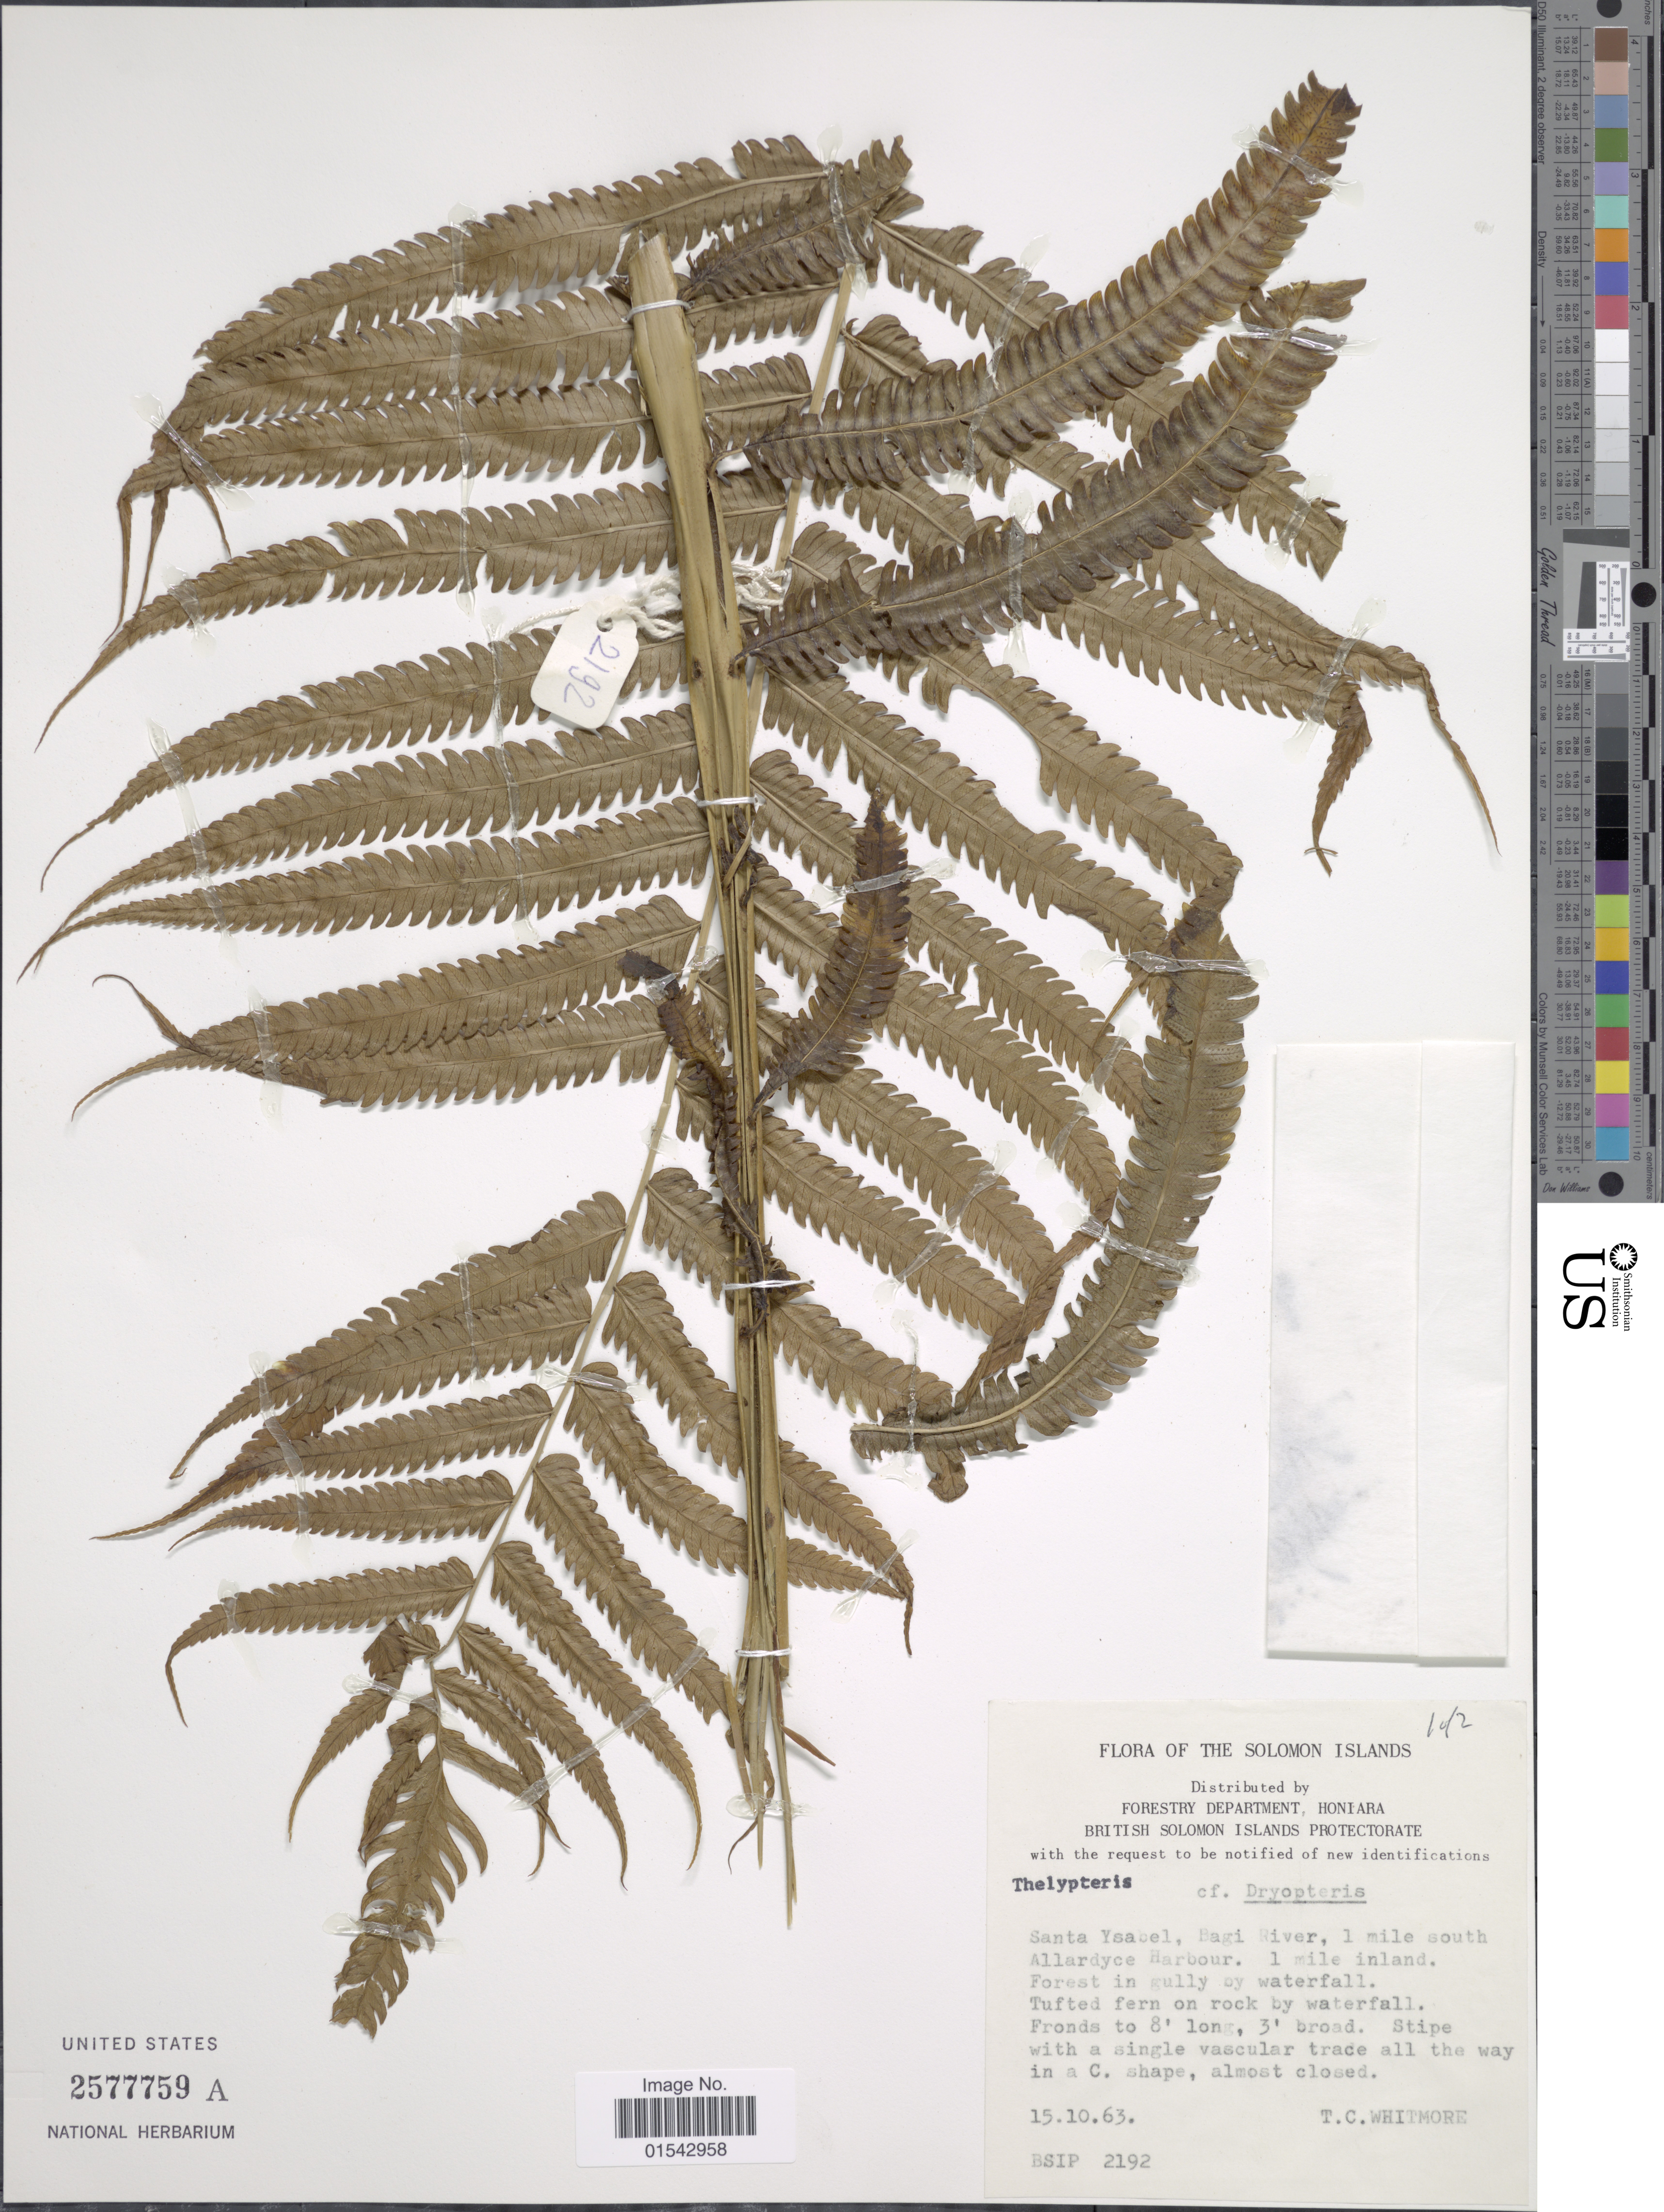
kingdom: Plantae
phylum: Tracheophyta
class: Polypodiopsida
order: Polypodiales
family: Thelypteridaceae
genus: Cyclosorus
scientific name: Cyclosorus sp.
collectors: T. C. Whitmore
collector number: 2192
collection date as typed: Transcribed d/m/y: 15/10/63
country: Solomon Islands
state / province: Solomon Islands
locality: Solomon Islands, Santa Ysabel, Bagi River, 1 mile south Allardyce Harbour, 1 mile inland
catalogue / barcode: US 2577759A